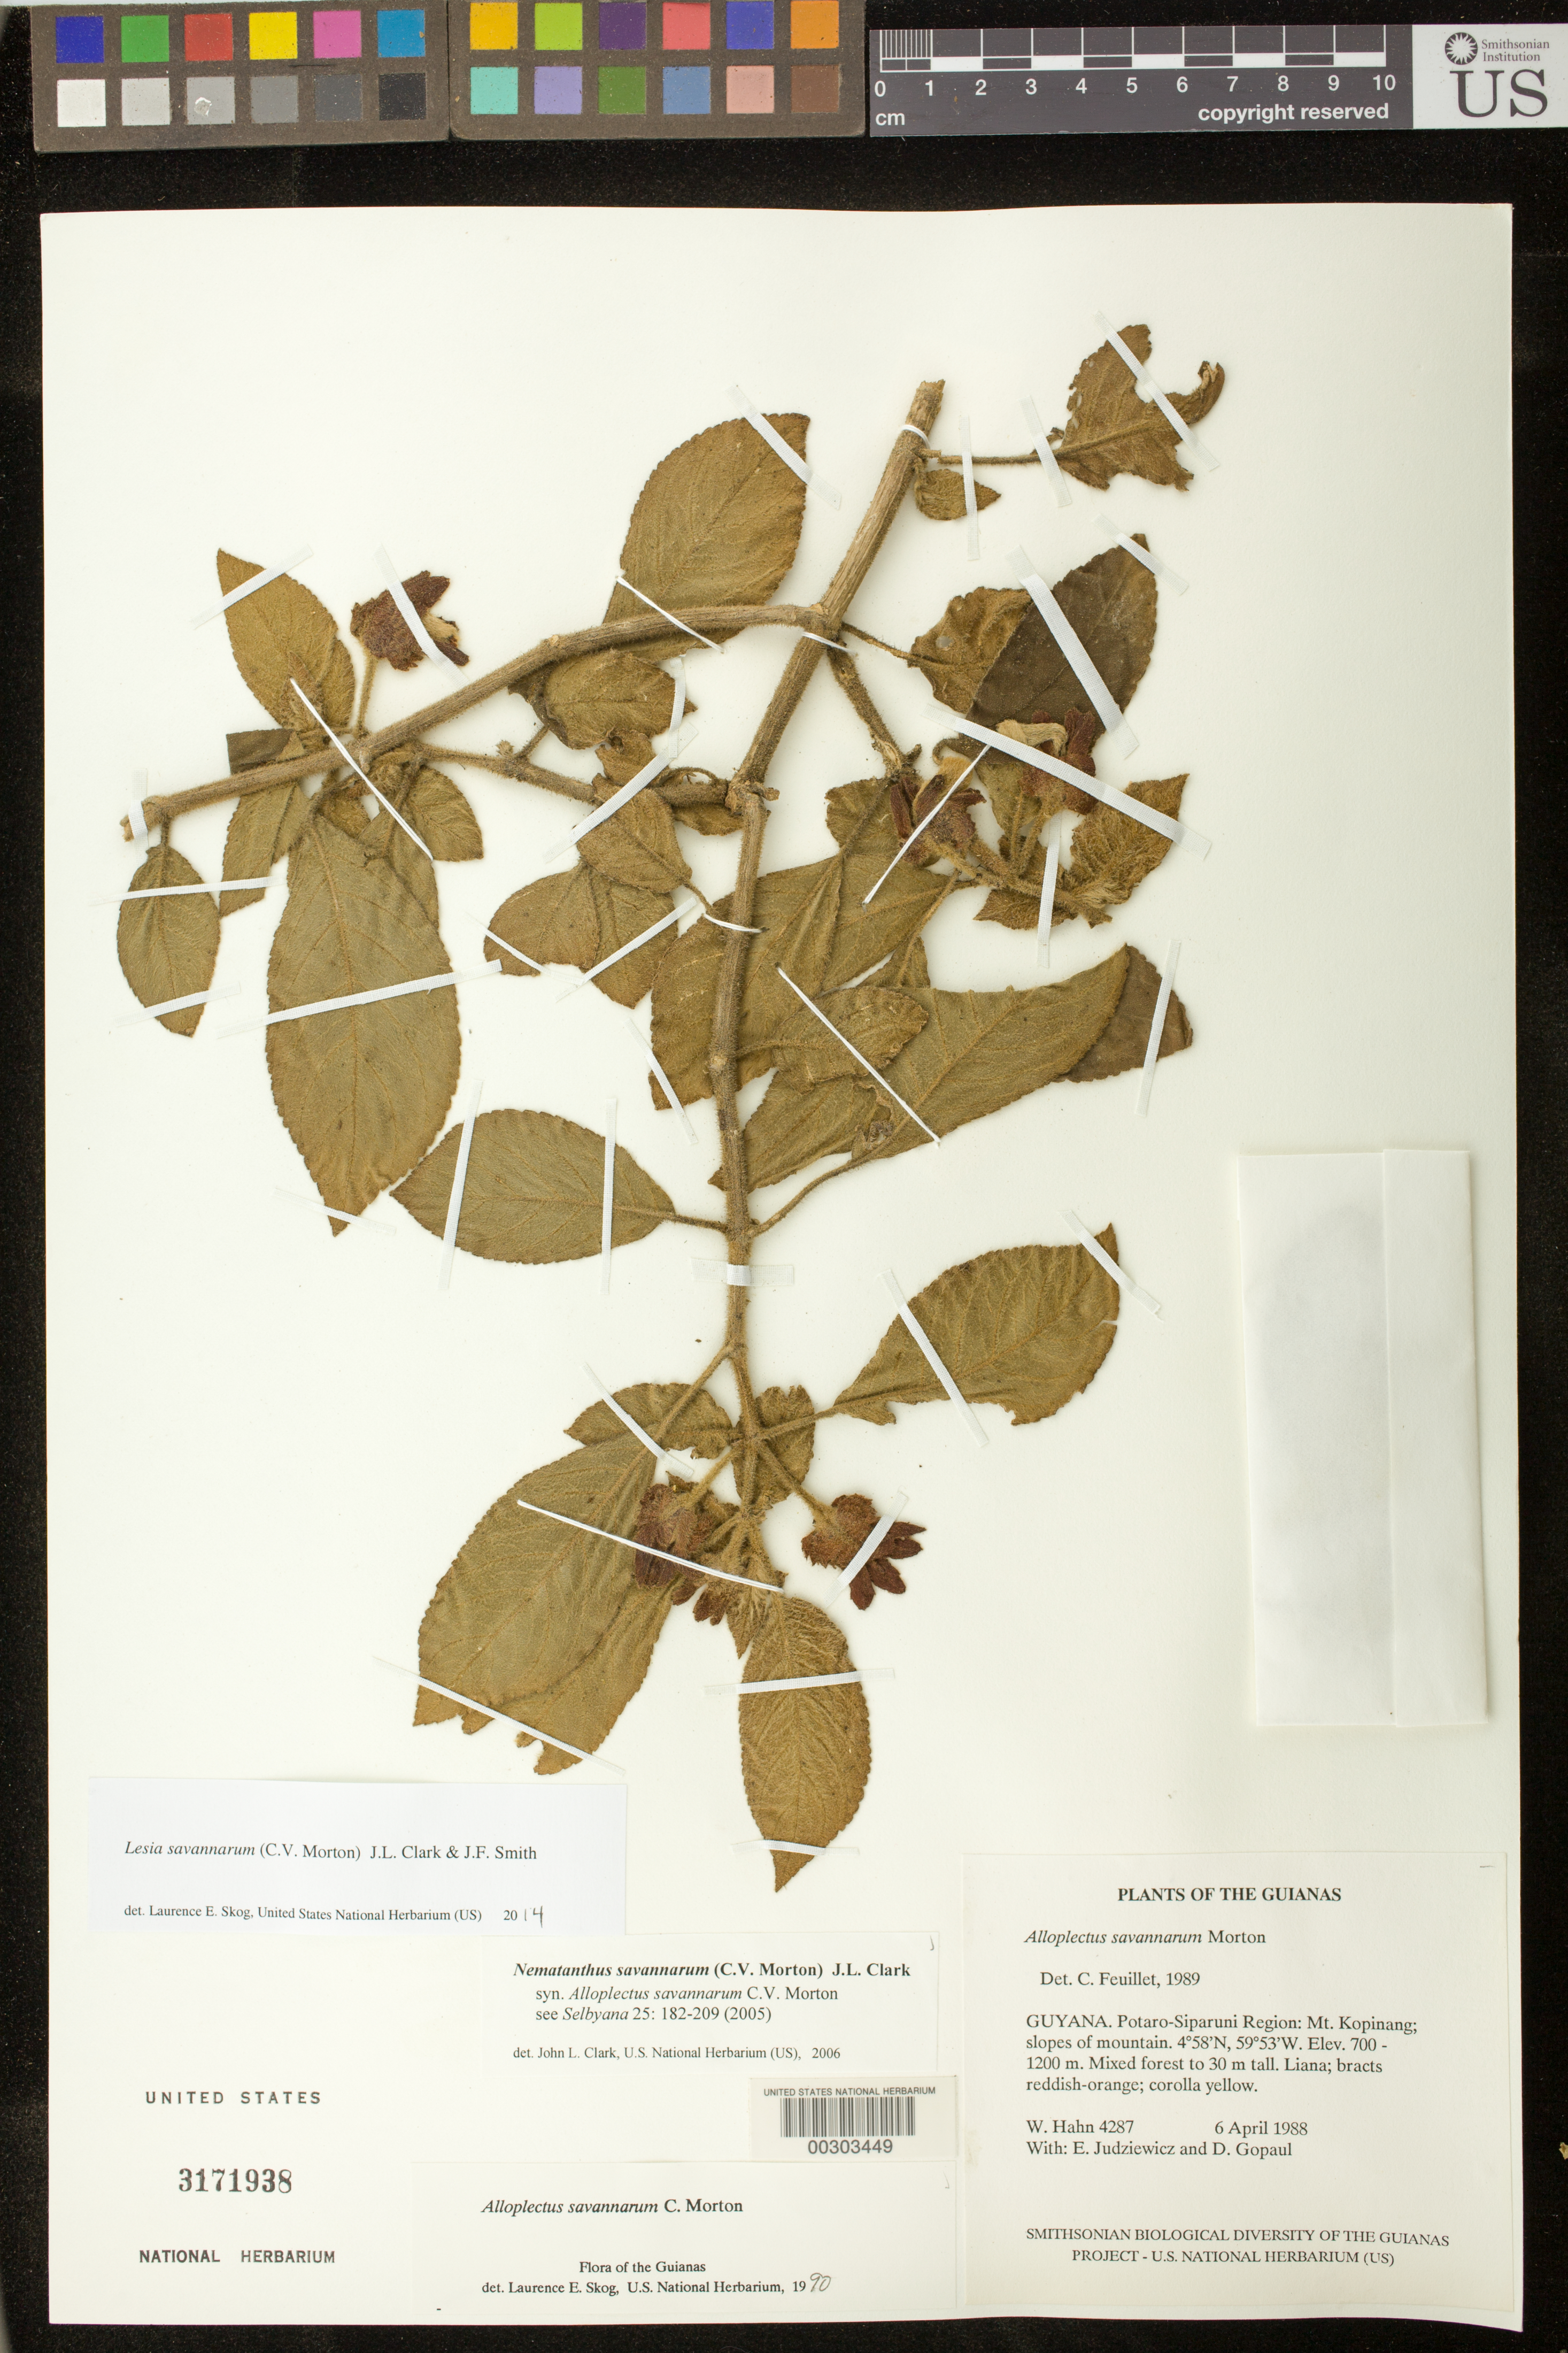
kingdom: Plantae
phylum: Tracheophyta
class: Magnoliopsida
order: Lamiales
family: Gesneriaceae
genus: Lesia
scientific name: Lesia savannarum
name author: (C.V. Morton) J.L. Clark & J.F. Sm.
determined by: Skog, Laurence E.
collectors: W. J. Hahn, E. J. Judziewicz & D. Gopaul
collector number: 4287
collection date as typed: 06 Apr 1988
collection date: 1988-04-06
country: Guyana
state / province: Potaro-Siparuni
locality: Mt. Kopinang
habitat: Mixed forest to 30 m tall on slopes of mountain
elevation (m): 700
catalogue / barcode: US 3171938